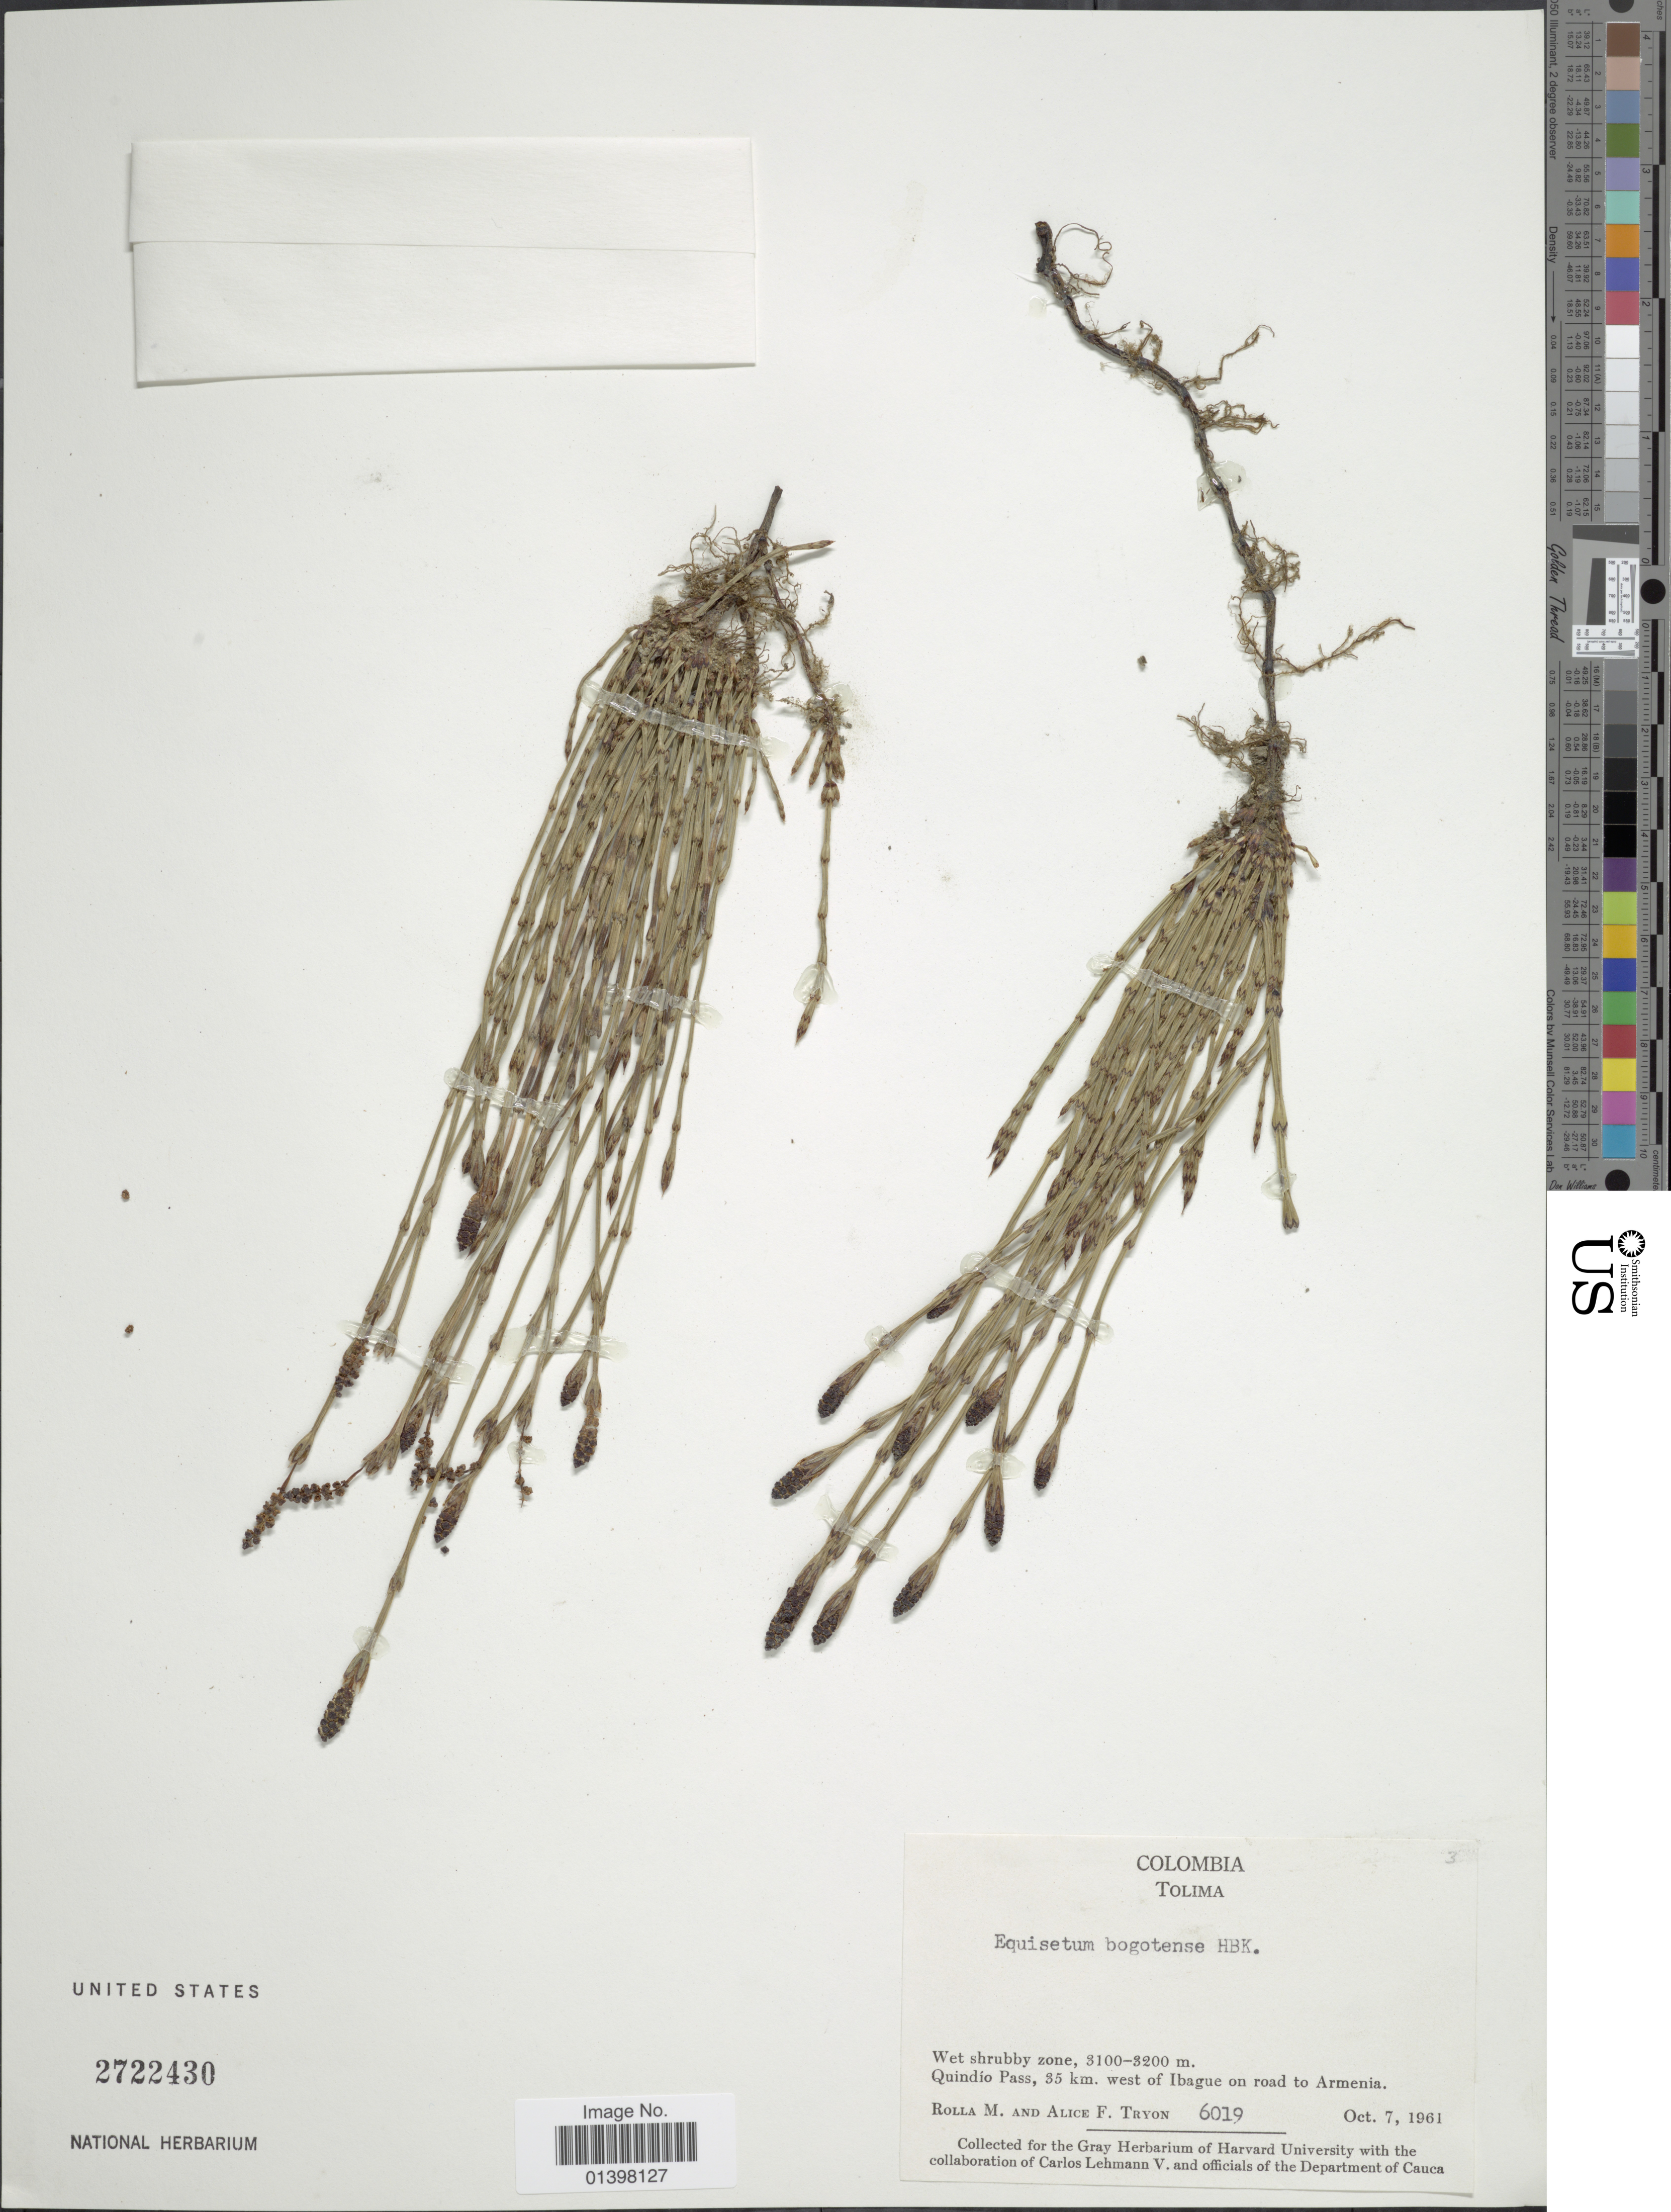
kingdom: Plantae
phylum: Tracheophyta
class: Polypodiopsida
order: Equisetales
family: Equisetaceae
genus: Equisetum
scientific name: Equisetum bogotense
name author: Kunth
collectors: R. M. Tryon & A. F. Tryon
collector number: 6019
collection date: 1961-10-07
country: Colombia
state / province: Tolima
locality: Quindio Pass, 35 km west of Ibague on road to Armenia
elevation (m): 3100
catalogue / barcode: US 2722430